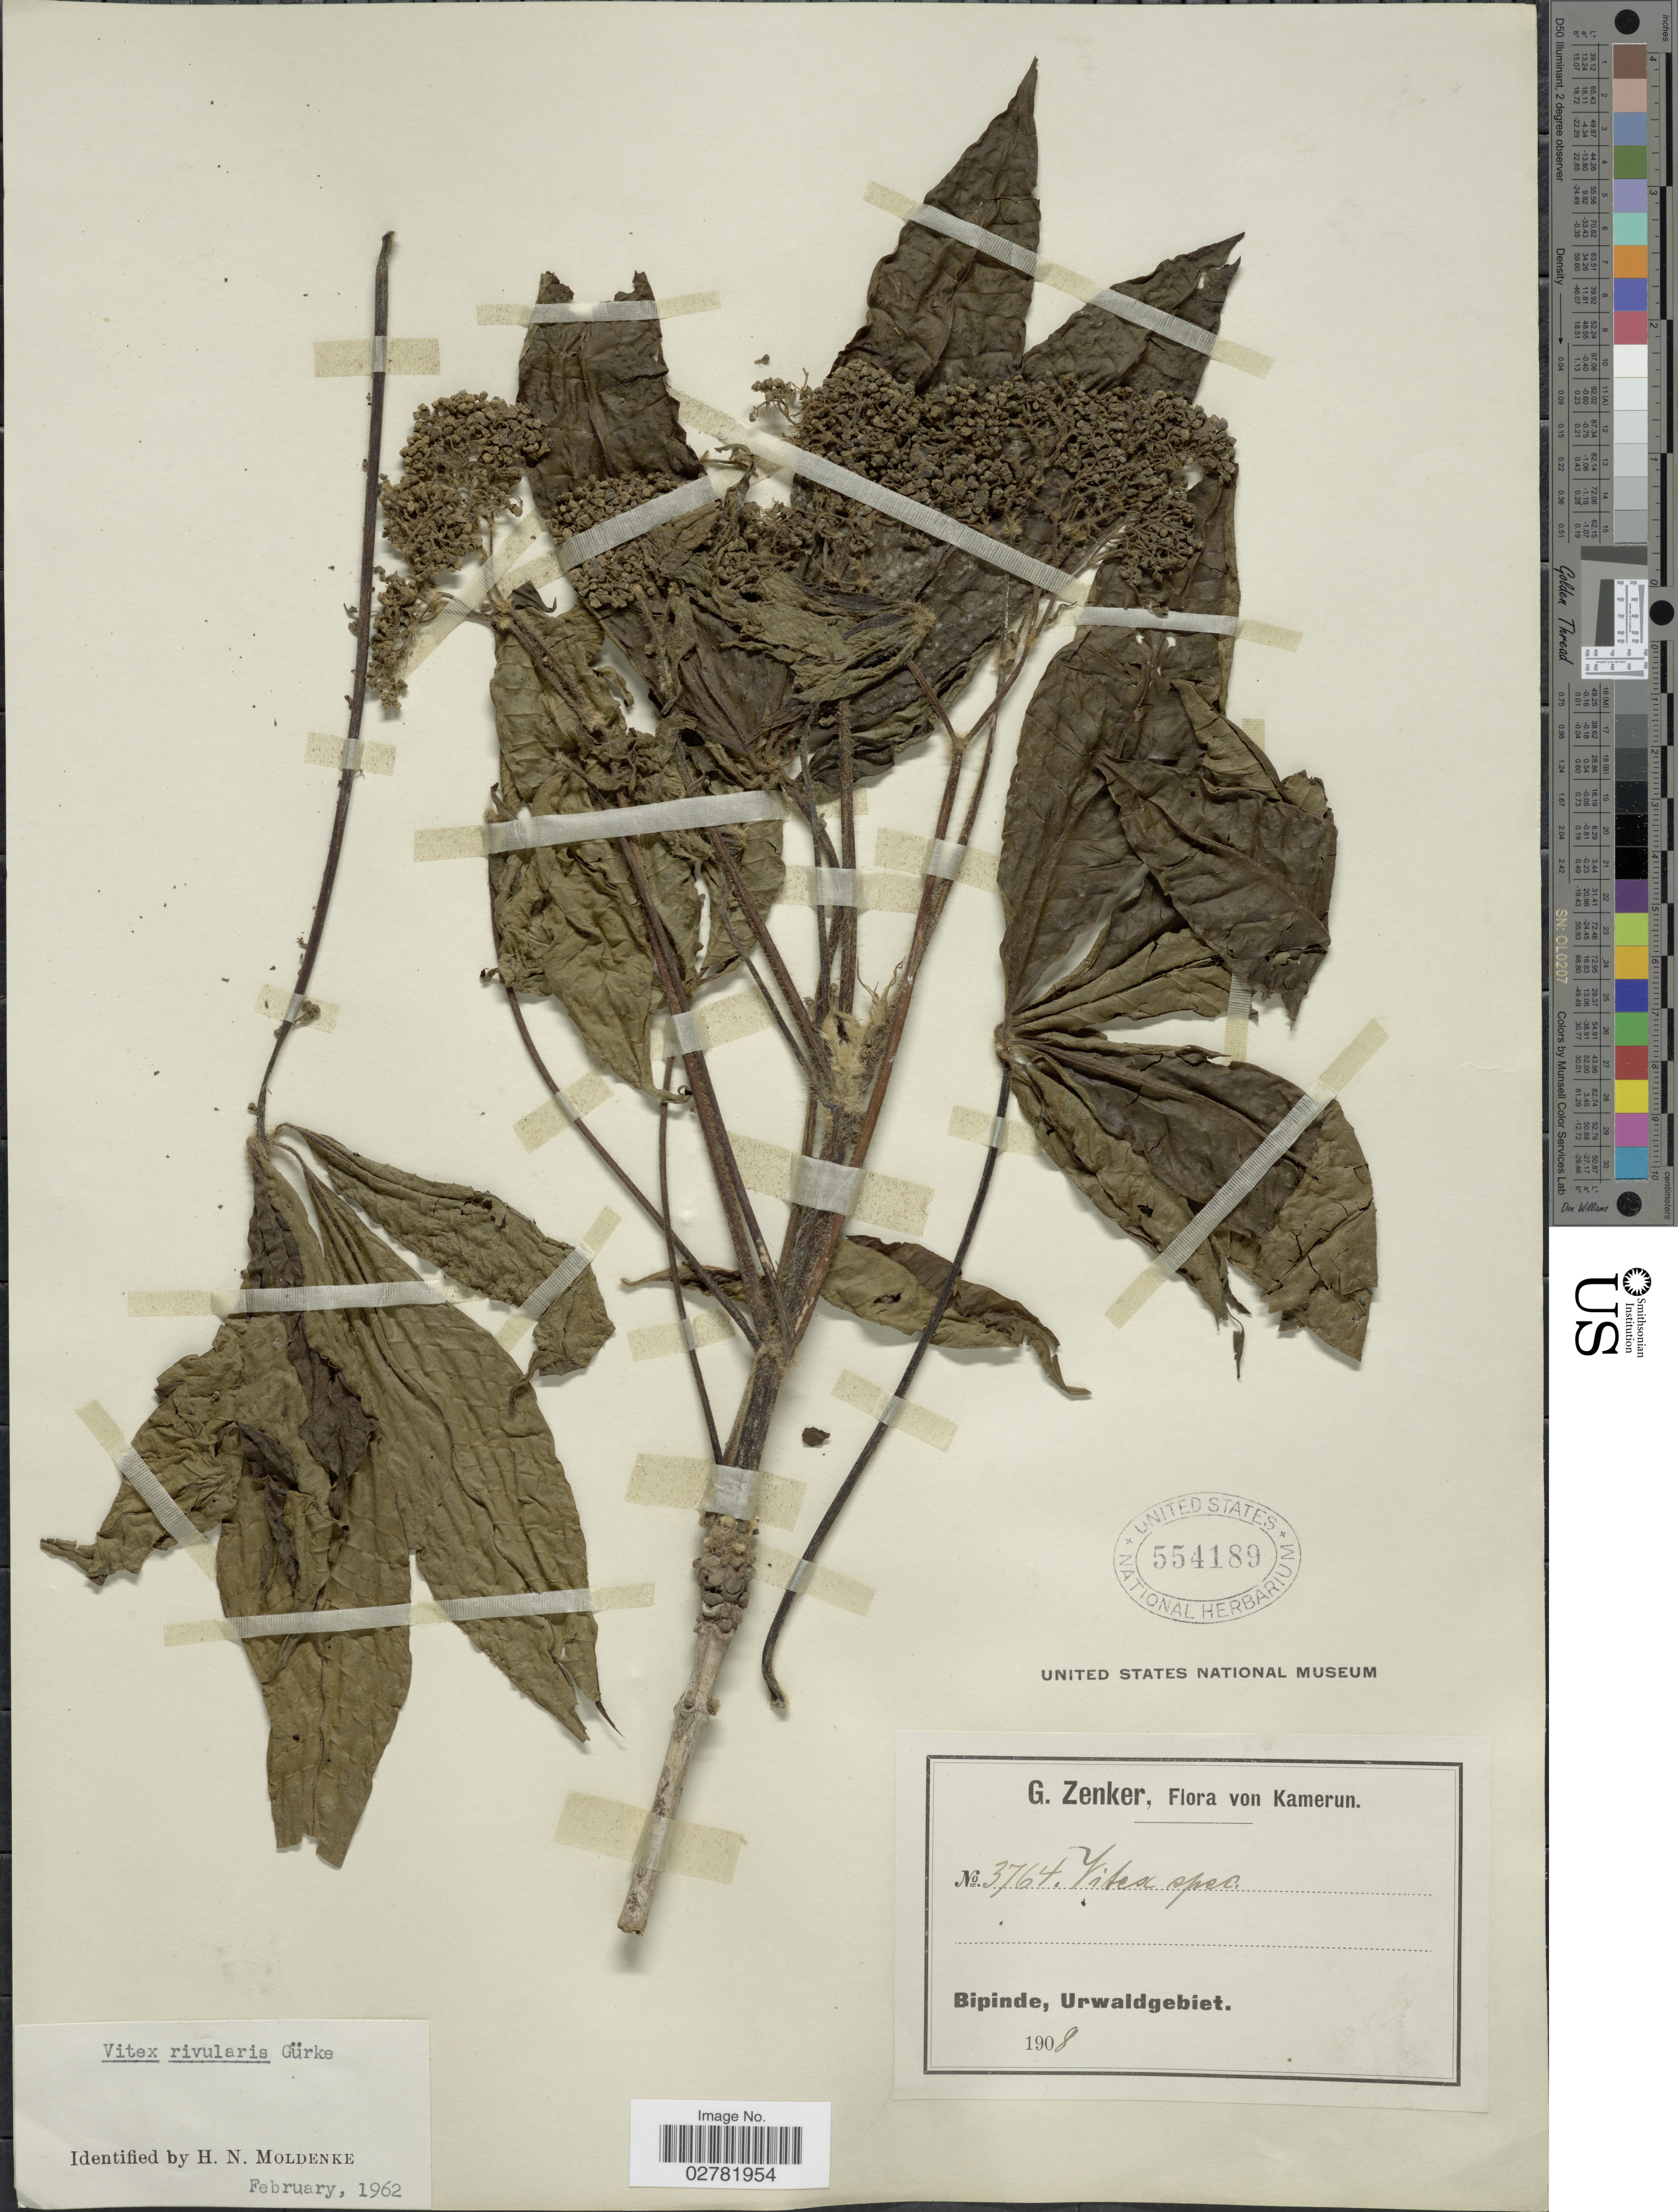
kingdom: Plantae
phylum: Tracheophyta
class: Magnoliopsida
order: Lamiales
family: Lamiaceae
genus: Vitex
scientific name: Vitex rivularis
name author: Gürke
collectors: G. A. Zenker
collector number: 3764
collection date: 1908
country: Cameroon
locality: Bipinde, Urwaldgebiet.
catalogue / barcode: US 554189